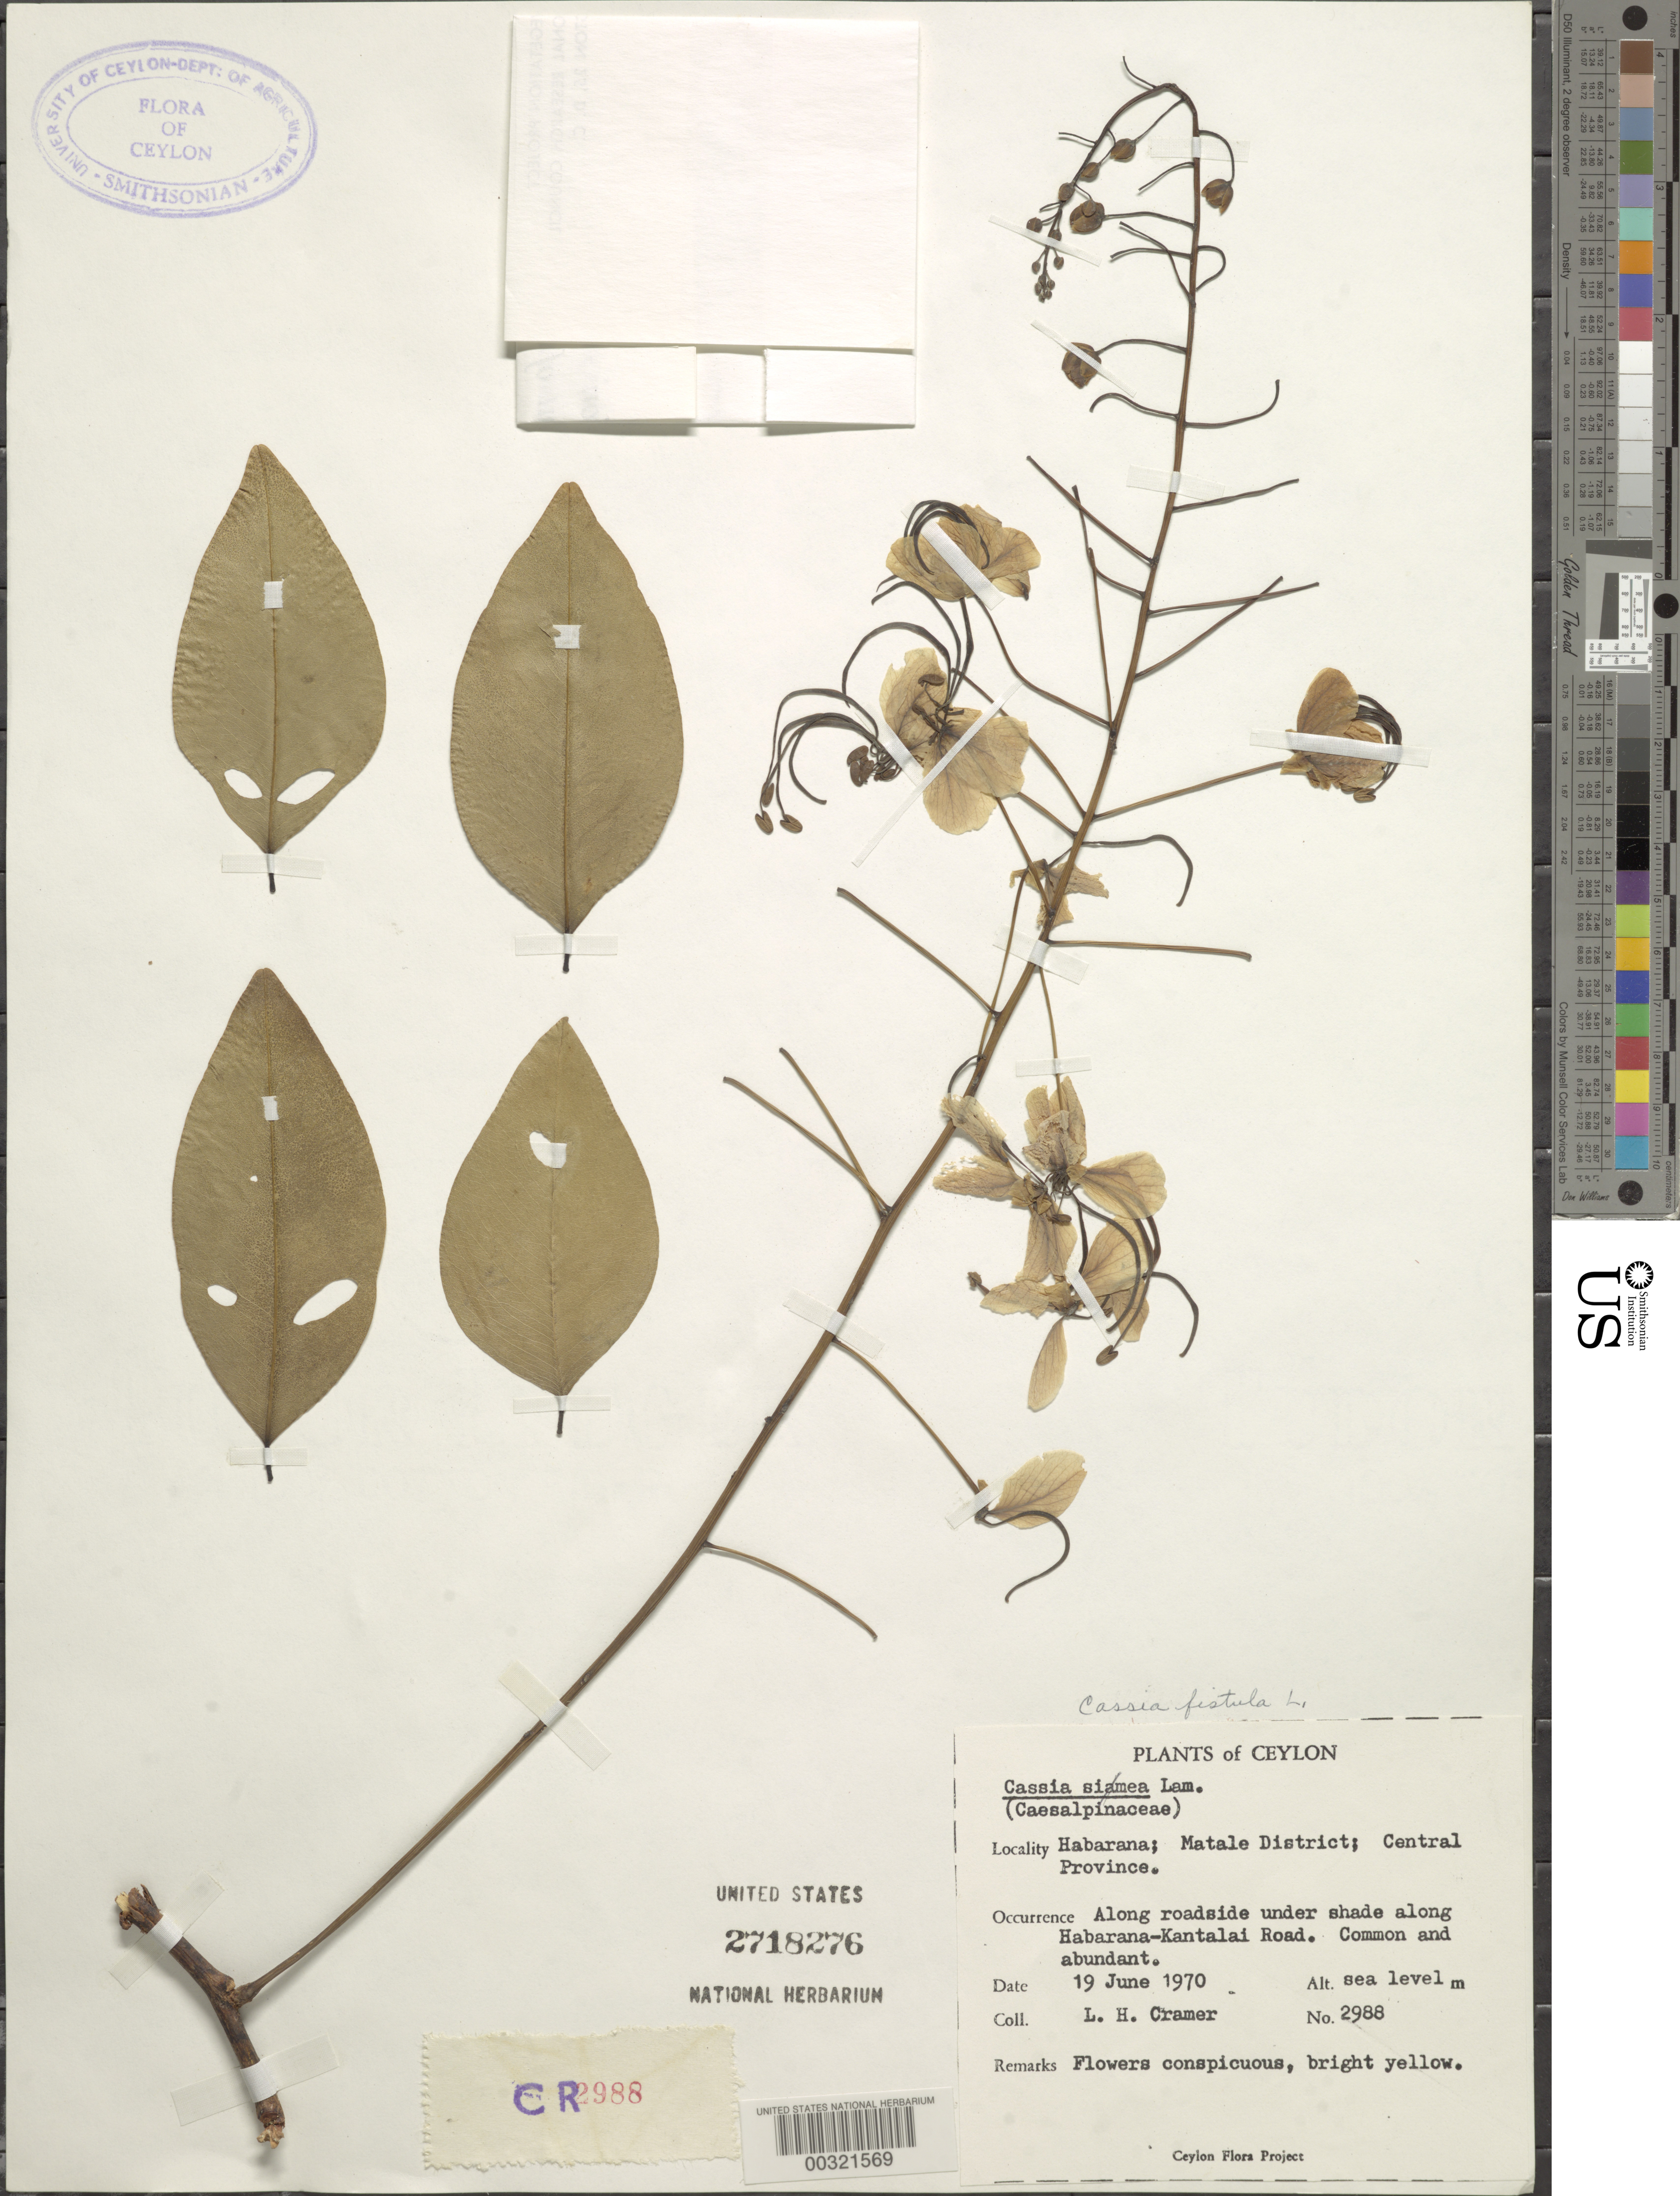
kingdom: Plantae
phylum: Tracheophyta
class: Magnoliopsida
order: Fabales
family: Fabaceae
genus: Cassia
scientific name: Cassia fistula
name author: L.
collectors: L. H. Cramer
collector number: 2988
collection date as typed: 19 Jun 1970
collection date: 1970-06-19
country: Sri Lanka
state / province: Central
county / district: Matale Dist.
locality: Habarana, along habarana-kantalai road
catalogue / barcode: US 2718276